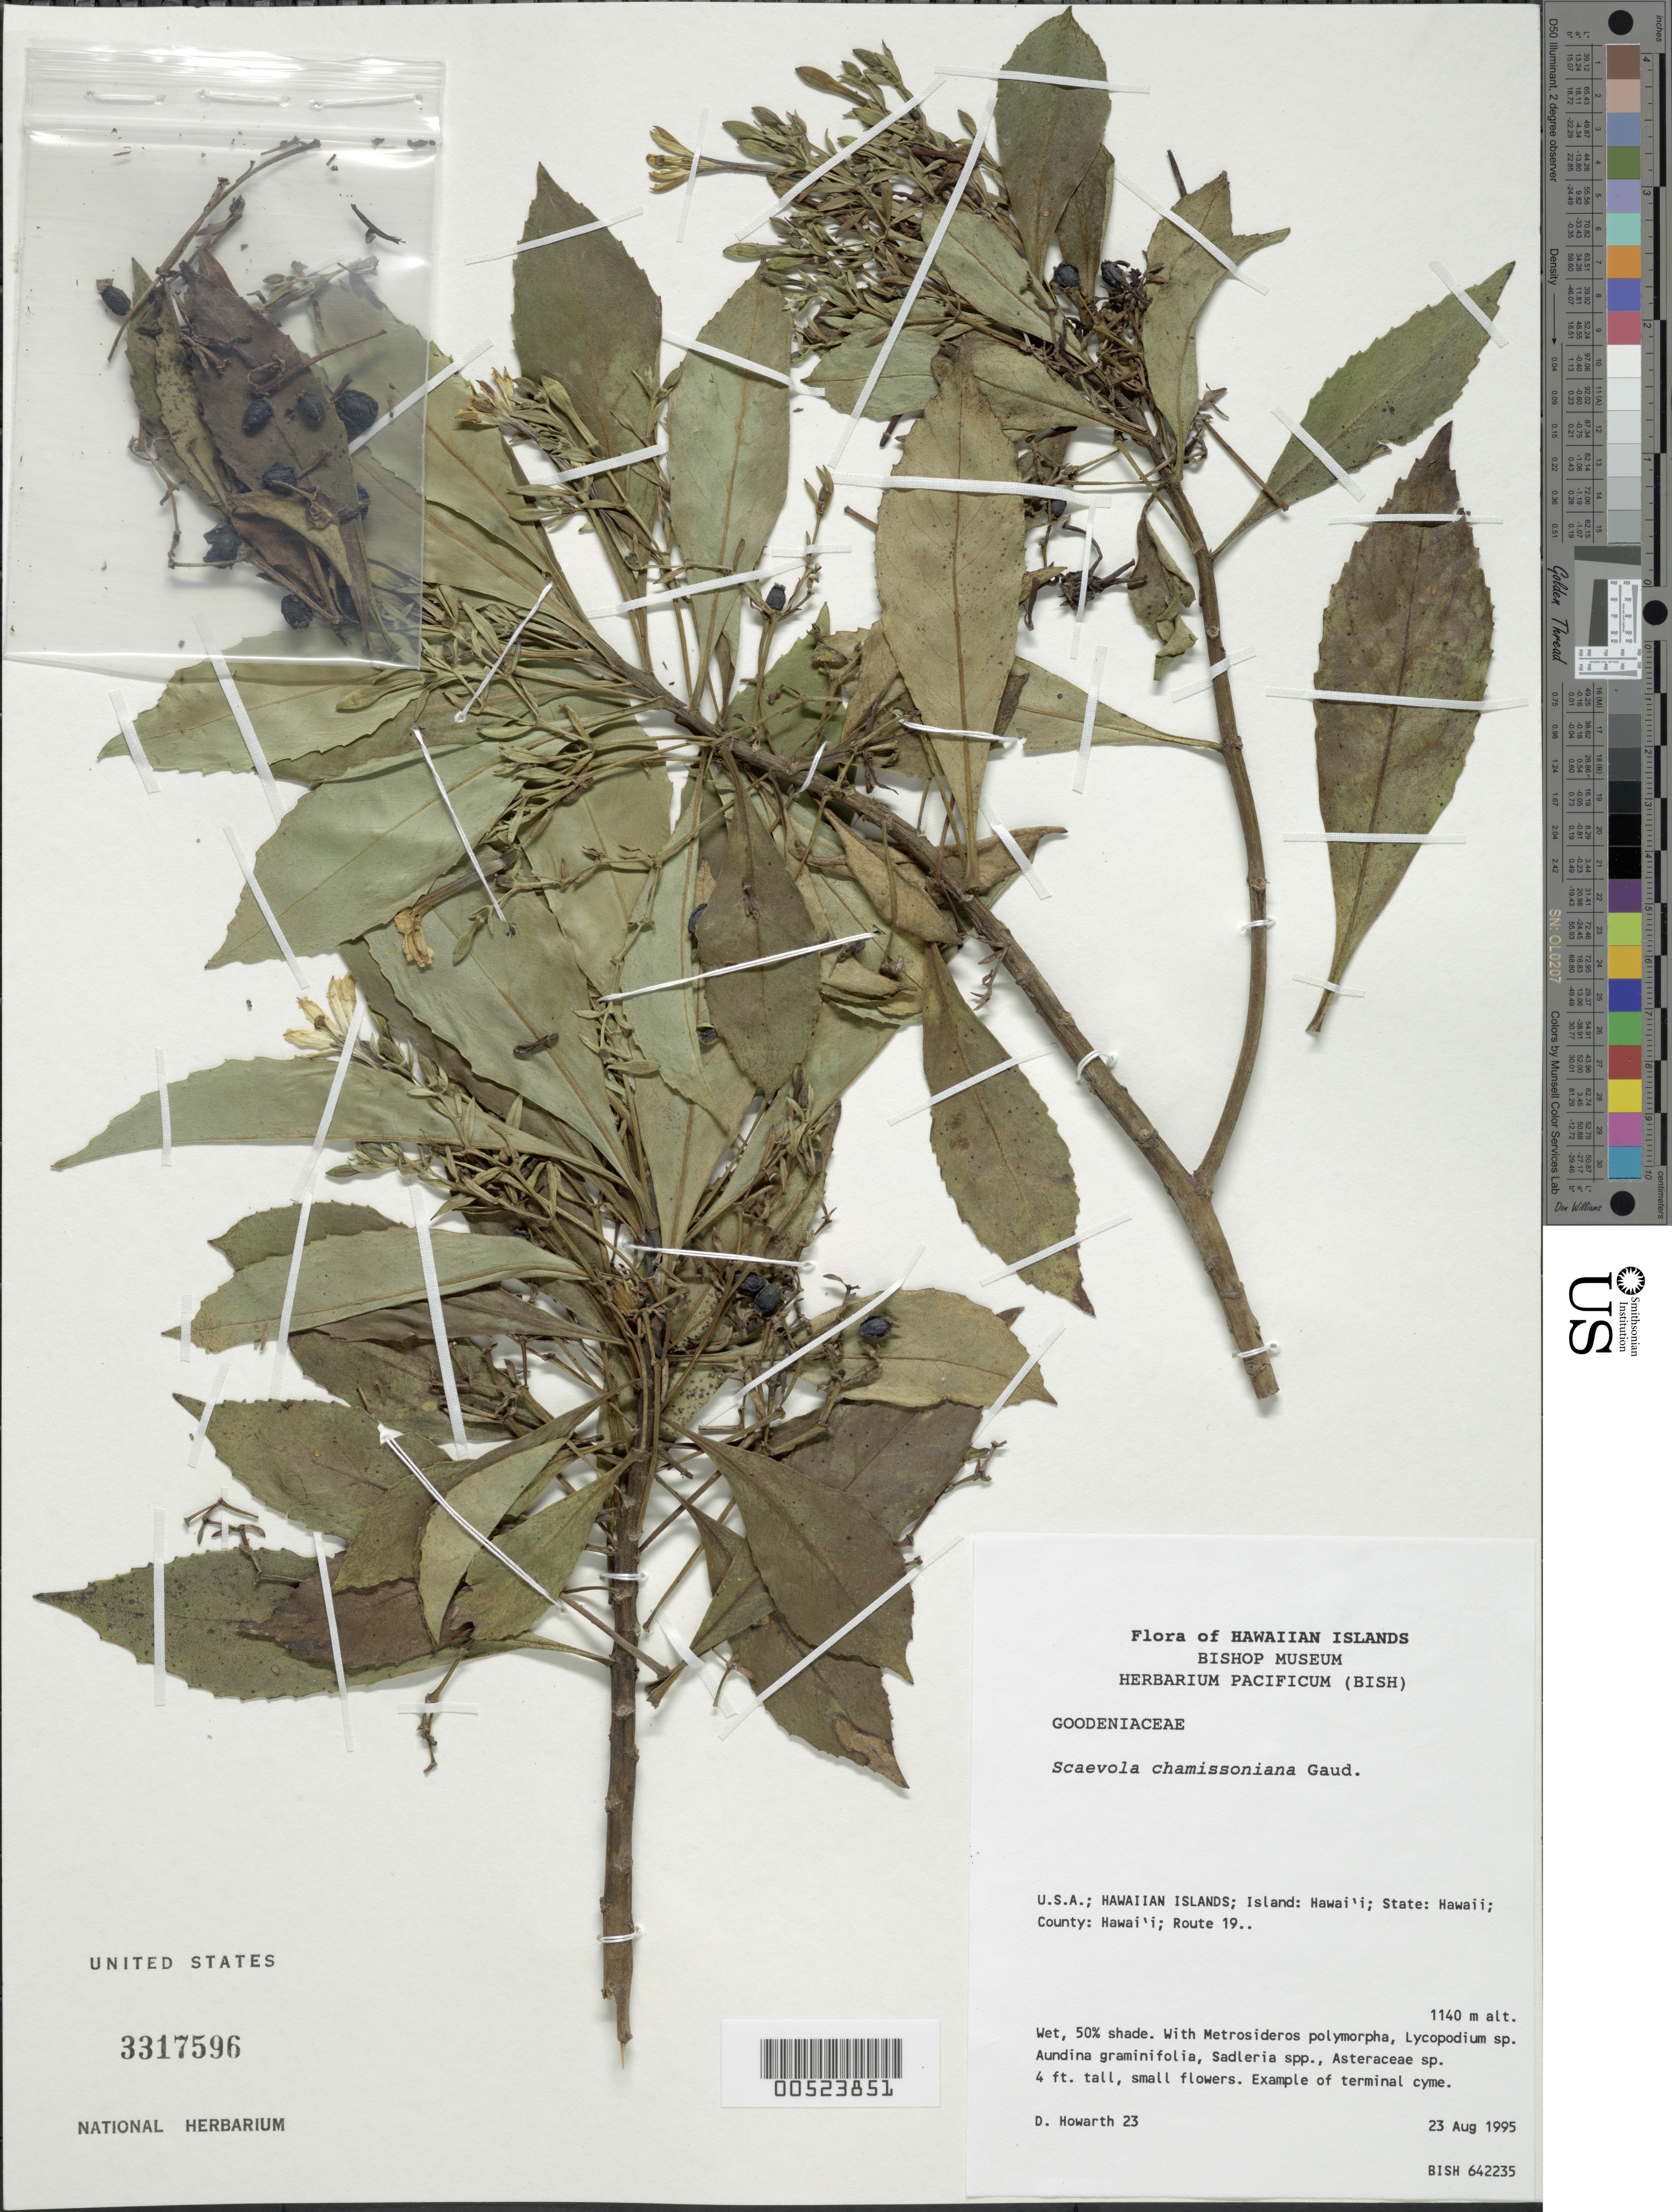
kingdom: Plantae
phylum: Tracheophyta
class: Magnoliopsida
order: Asterales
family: Goodeniaceae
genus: Scaevola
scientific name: Scaevola chamissoniana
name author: Gaudich.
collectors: D. Howarth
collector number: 23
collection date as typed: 23 Aug 1995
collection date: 1995-08-23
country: United States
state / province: Hawaii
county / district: Hawaii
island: Hawaii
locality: Hawaii county, Route 19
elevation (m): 1140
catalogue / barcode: US 3317596